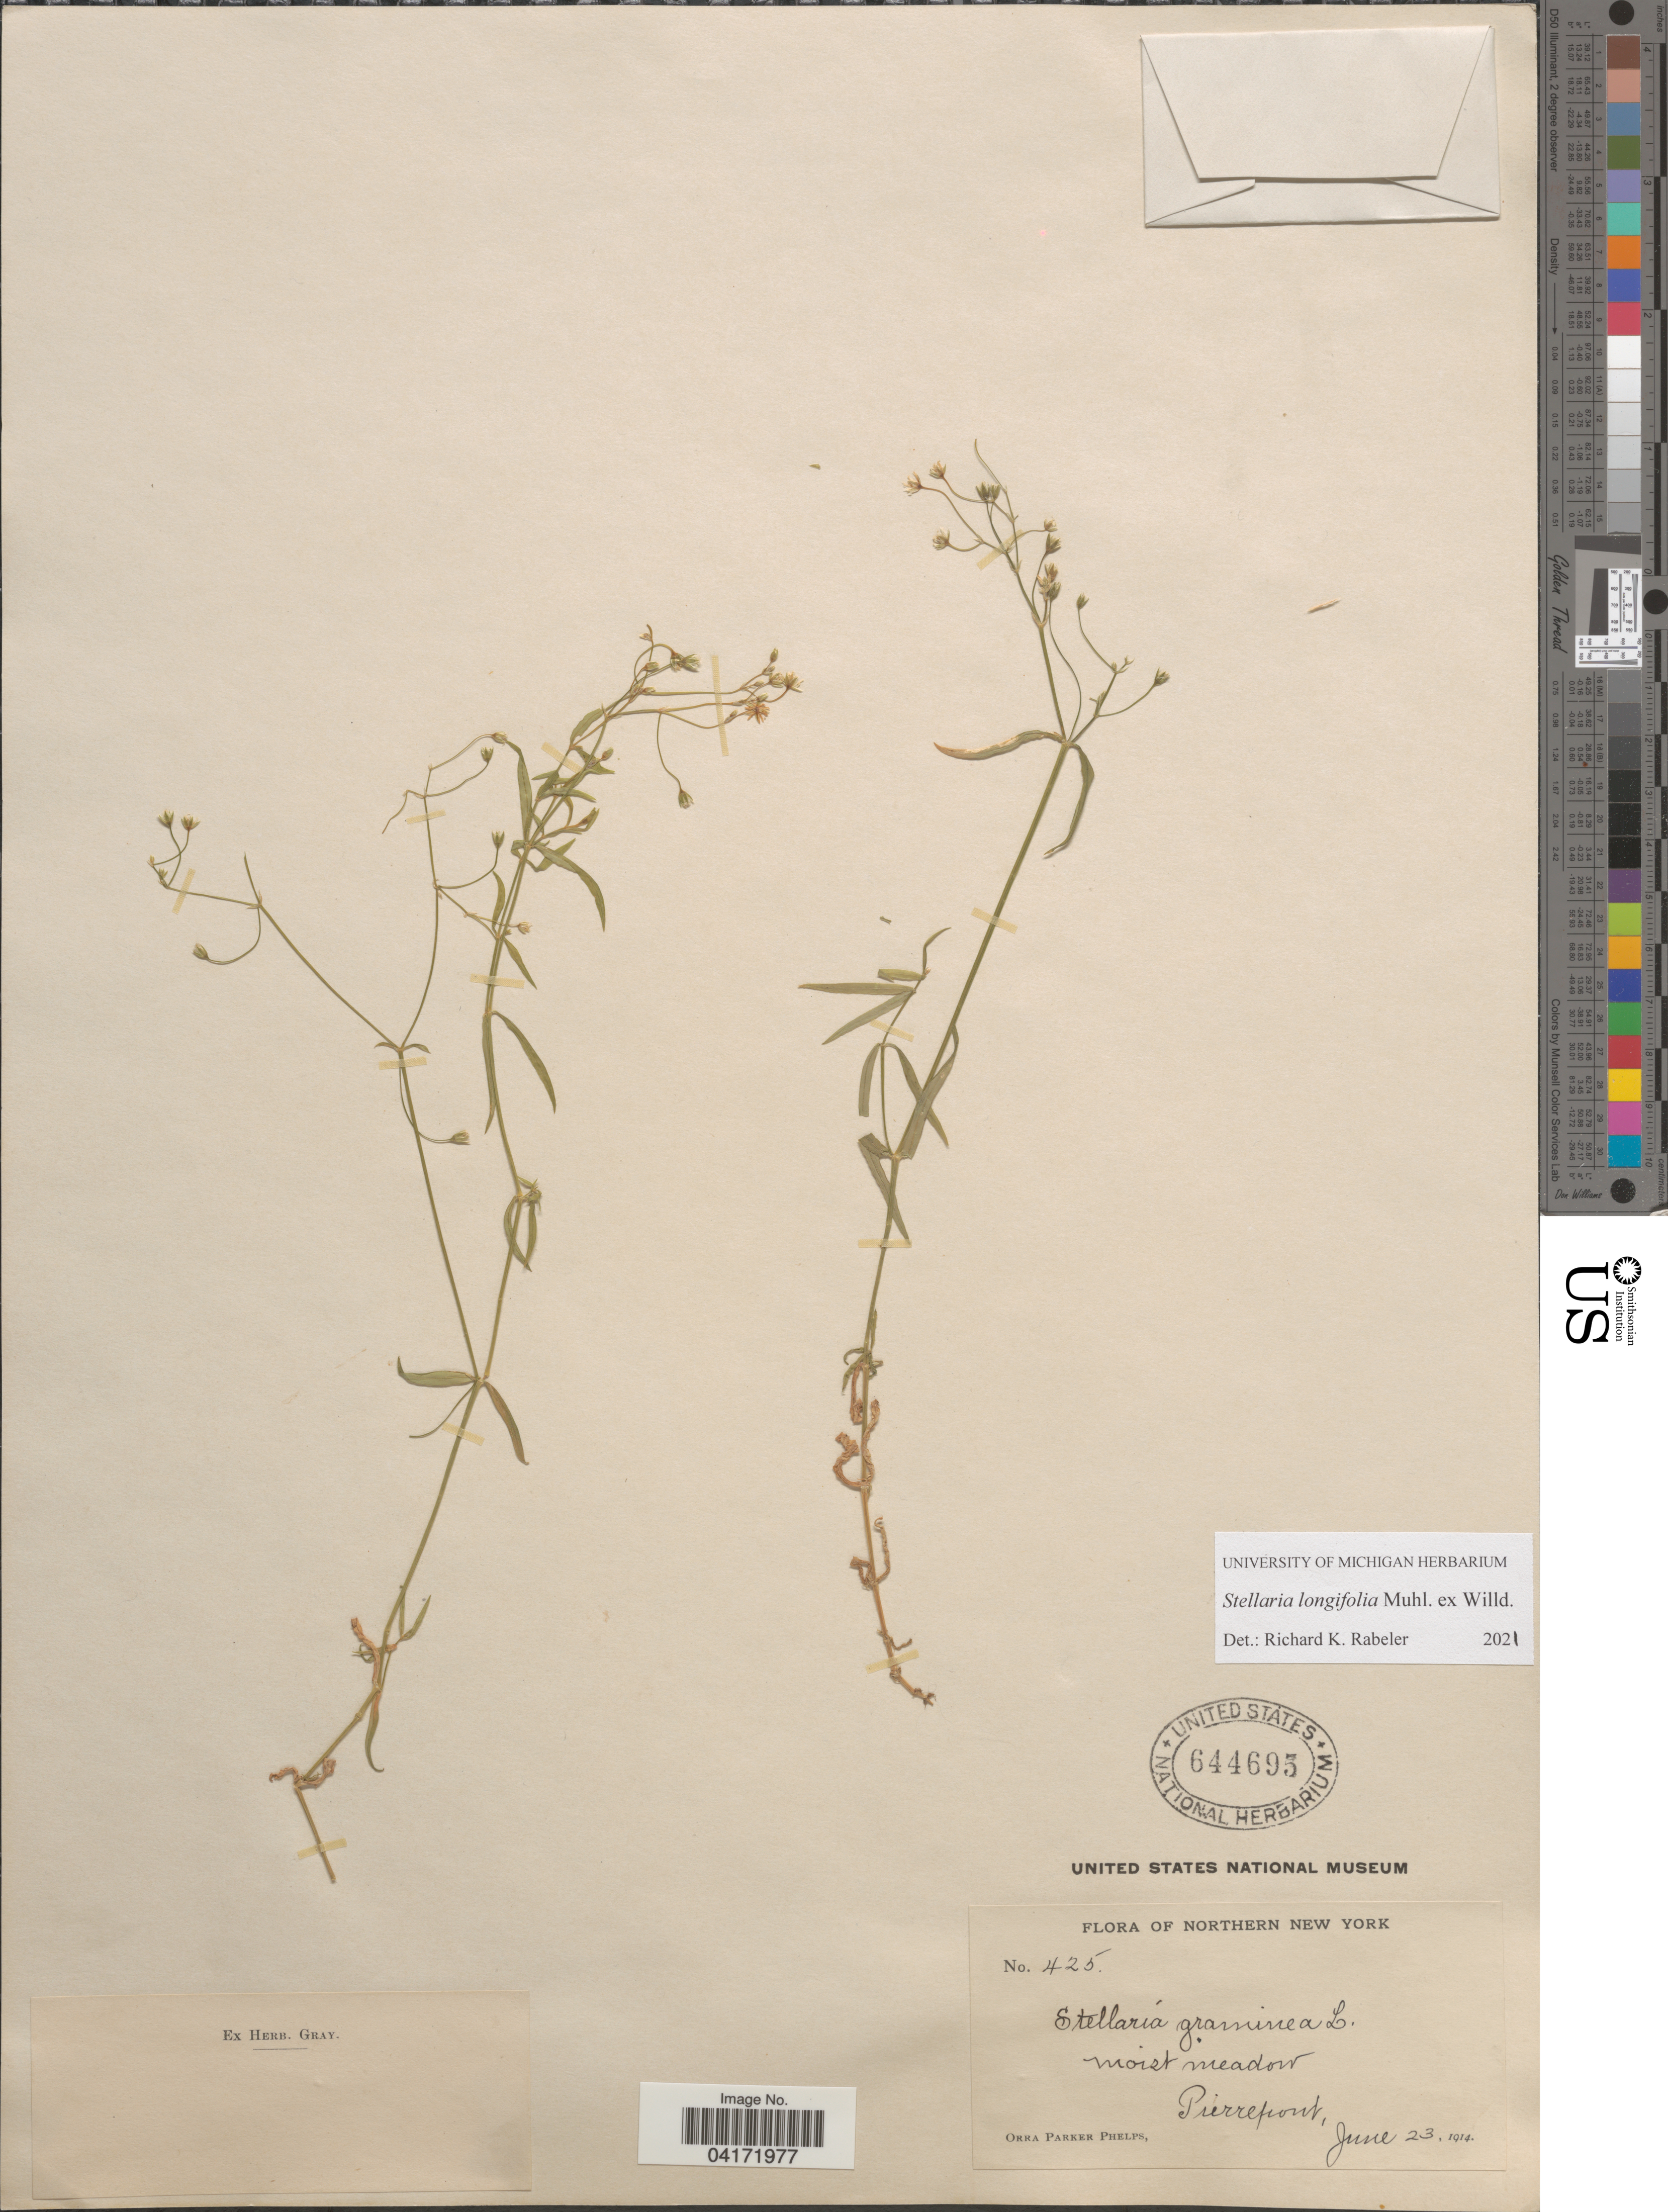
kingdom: Plantae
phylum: Tracheophyta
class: Magnoliopsida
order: Caryophyllales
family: Caryophyllaceae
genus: Stellaria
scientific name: Stellaria longifolia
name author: Muhl. ex Willd.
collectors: O. P. Phelps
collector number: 425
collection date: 1914-06-23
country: United States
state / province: New York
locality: Northern New York. Pierrepont.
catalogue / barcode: US 644695